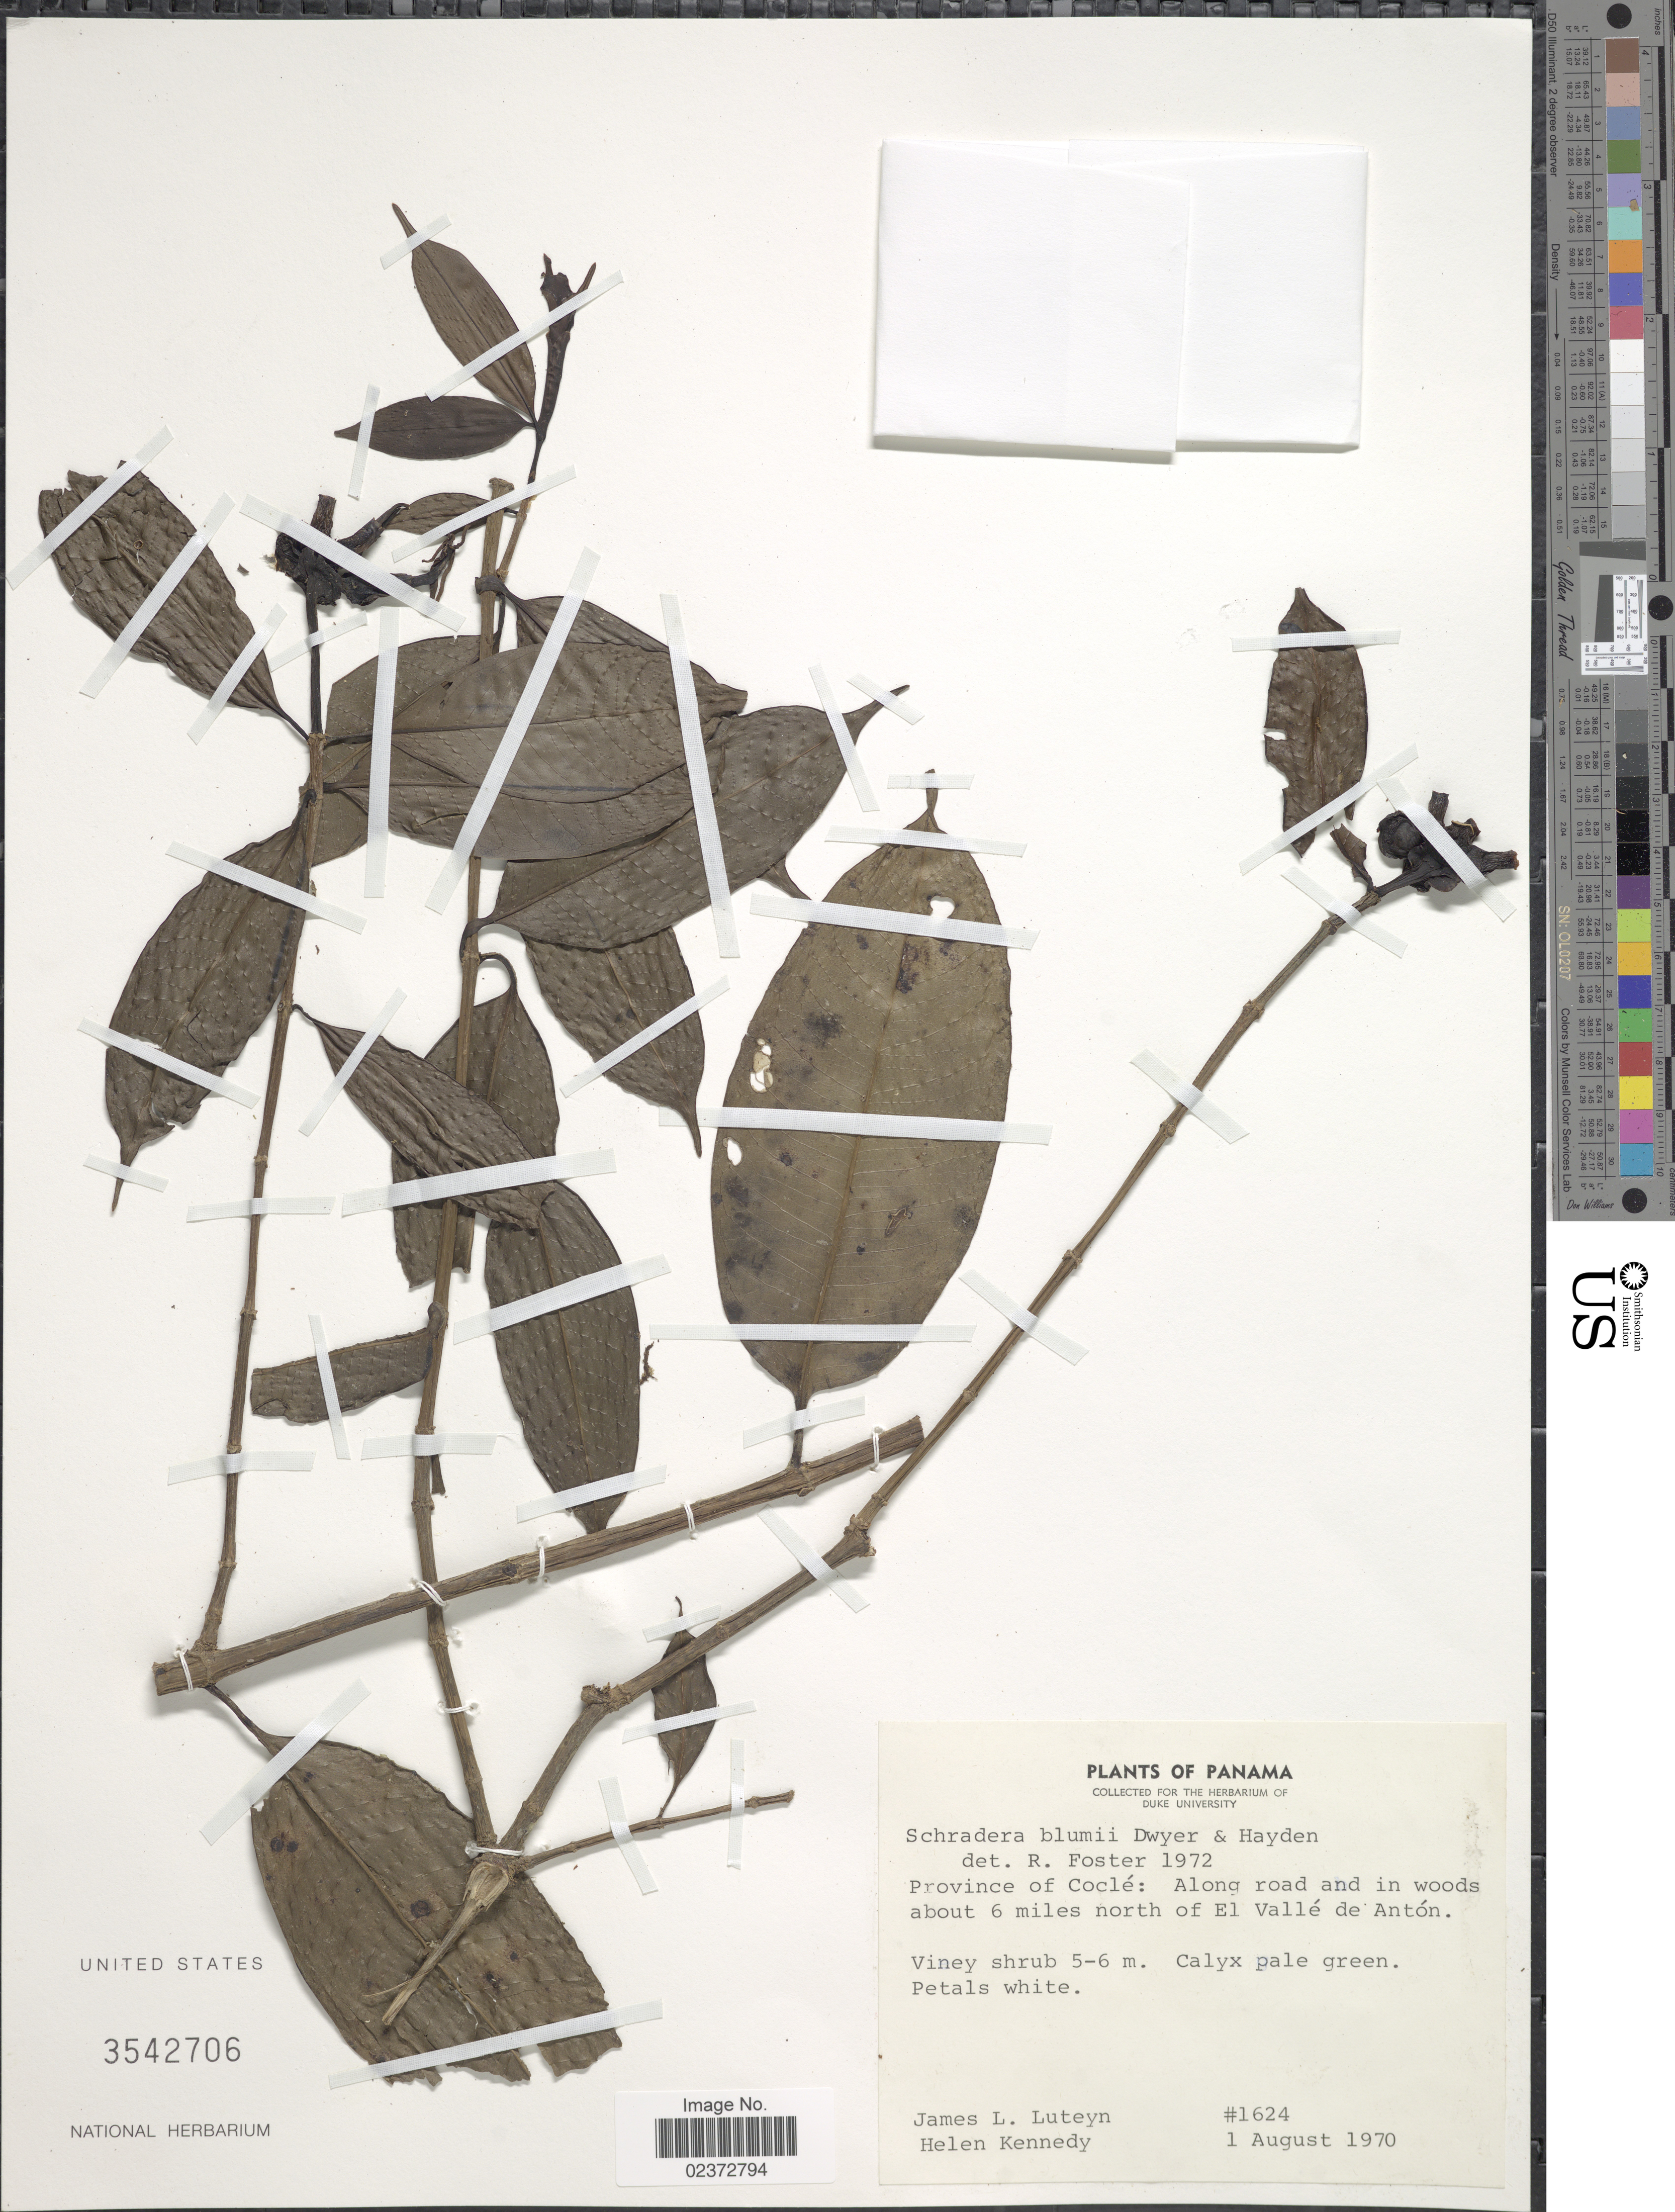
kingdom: Plantae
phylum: Tracheophyta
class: Magnoliopsida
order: Gentianales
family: Rubiaceae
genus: Schradera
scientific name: Schradera blumei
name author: Dwyer & M.V. Hayden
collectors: J. L. Luteyn & H. Kennedy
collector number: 1624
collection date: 1970-08-01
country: Panama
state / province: Coclé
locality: Along road and in woods about 6 miles north of El Vallé de Antón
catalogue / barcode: US 3542706